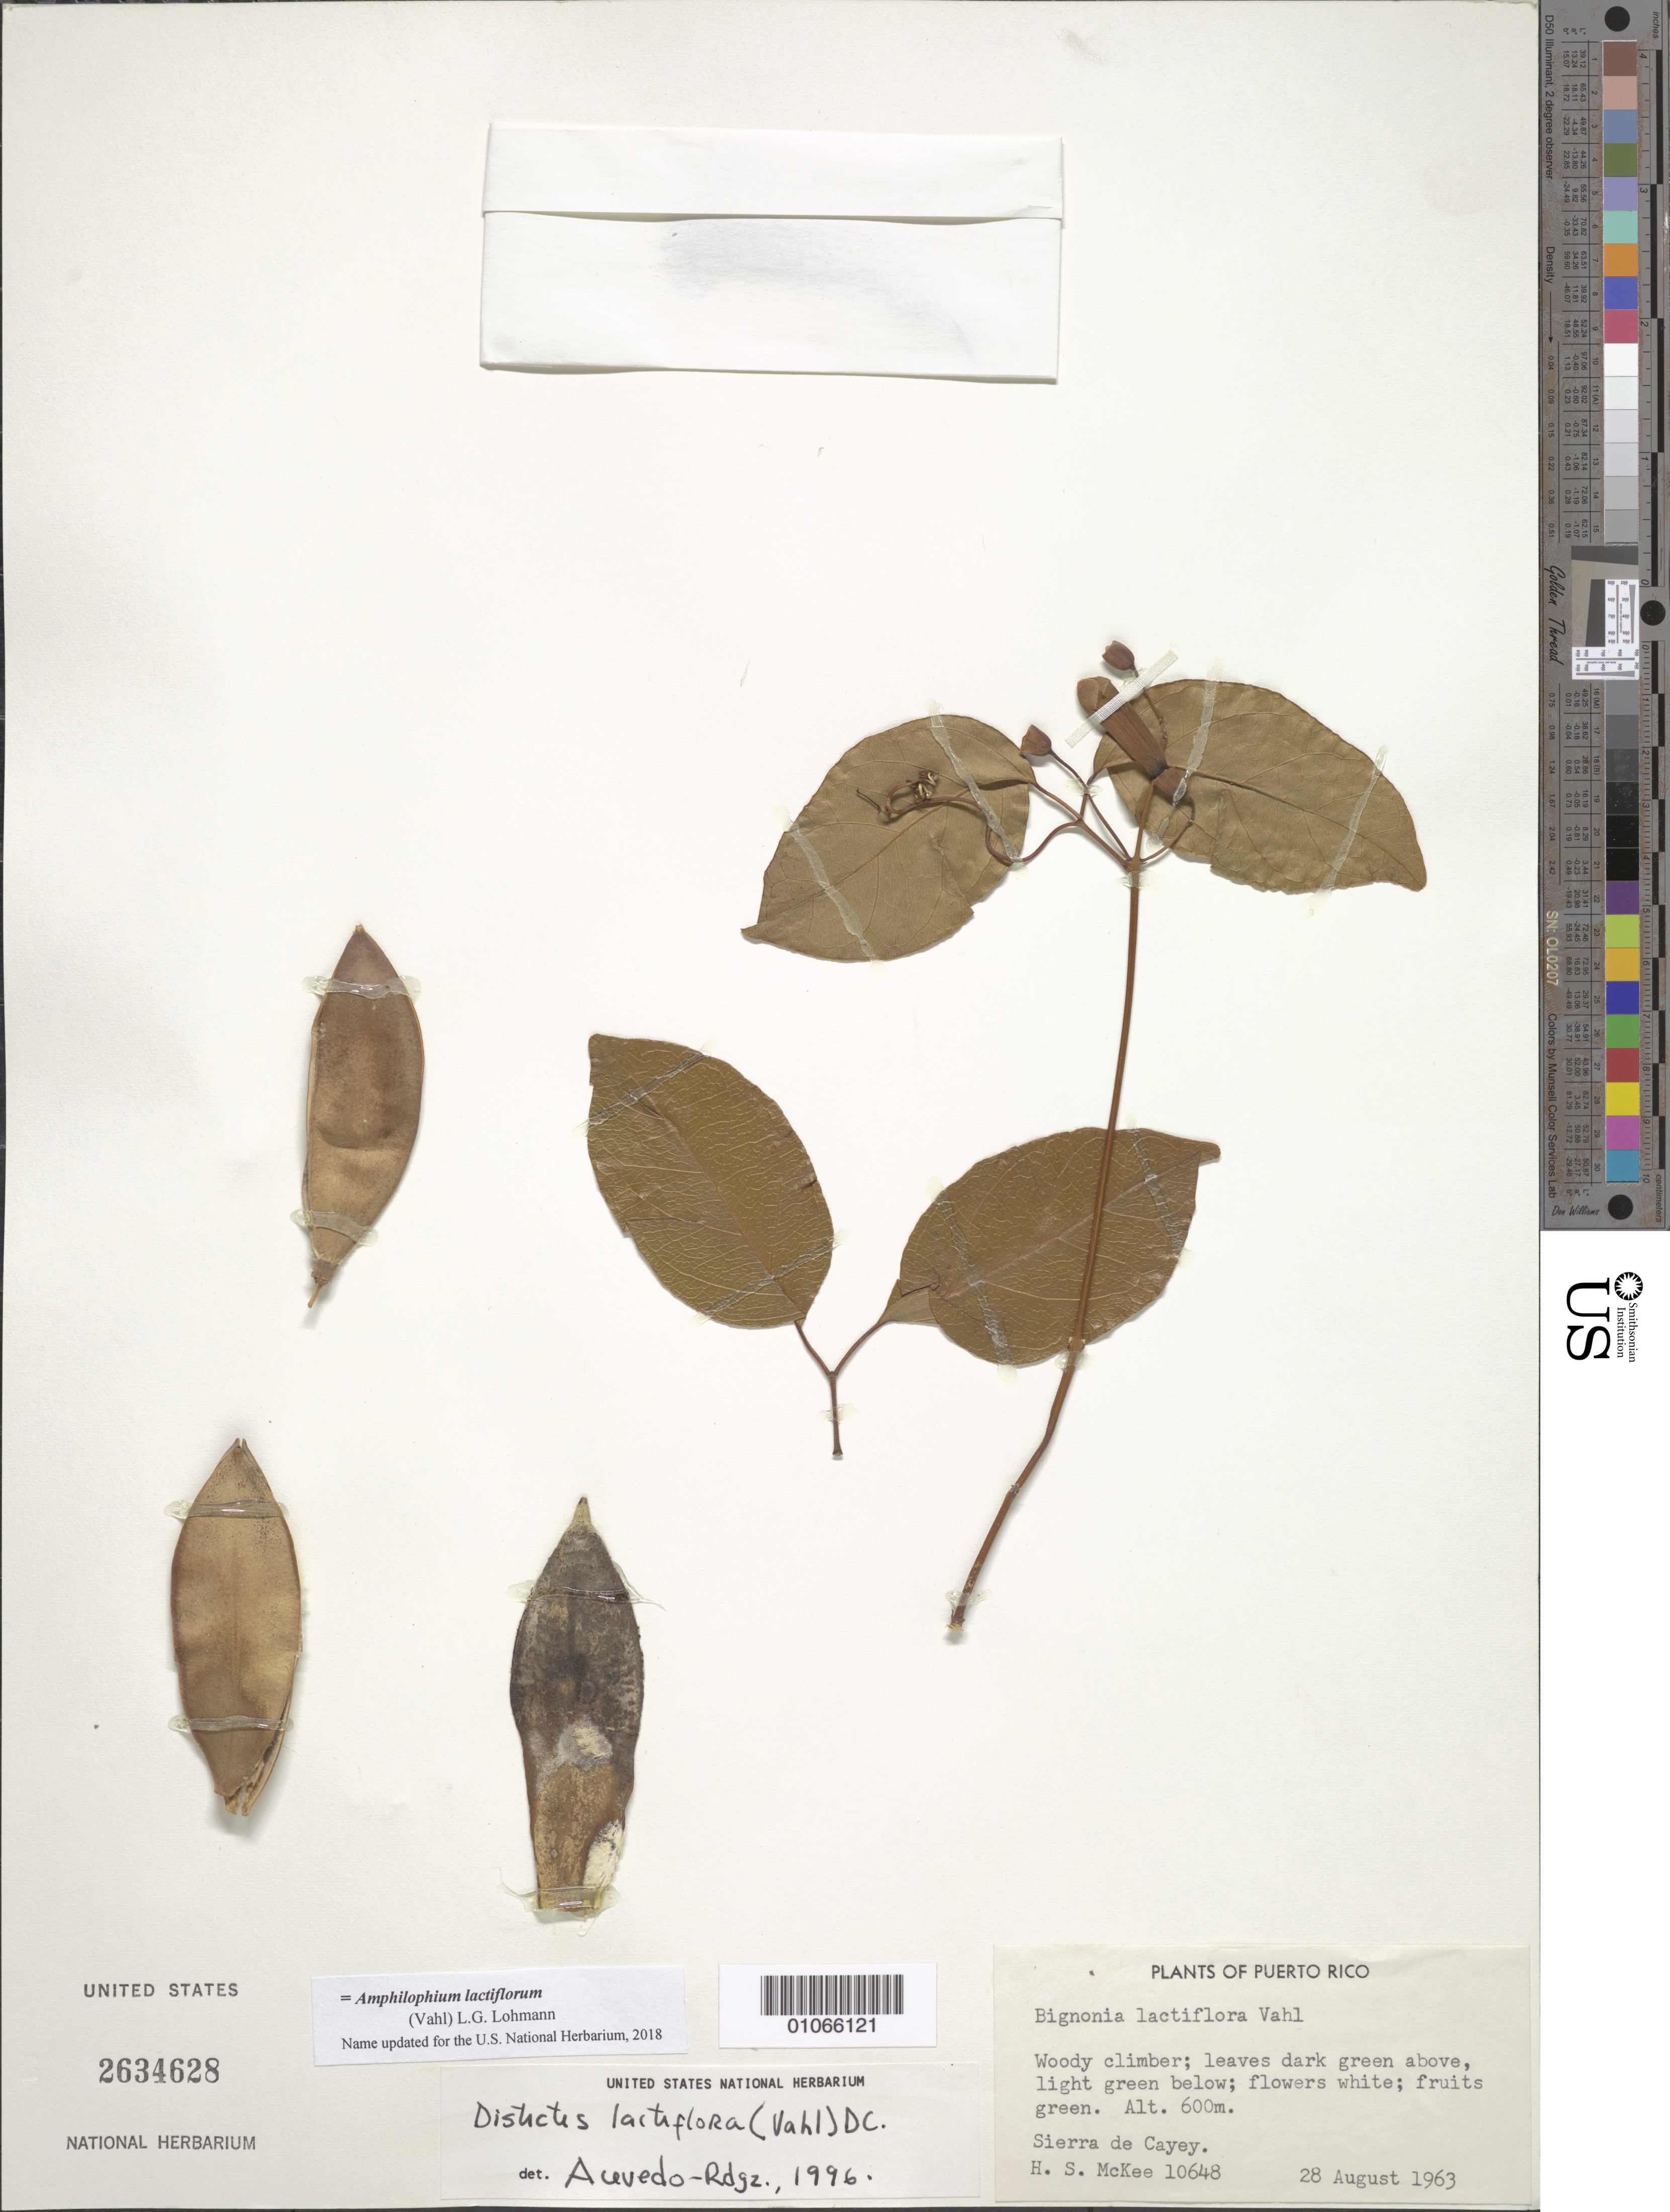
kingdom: Plantae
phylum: Tracheophyta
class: Magnoliopsida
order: Lamiales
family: Bignoniaceae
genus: Amphilophium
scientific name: Amphilophium lactiflorum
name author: (Vahl) L.G. Lohmann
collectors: H. S. McKee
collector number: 10648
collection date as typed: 28 Aug 1963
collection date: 1963-08-28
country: Puerto Rico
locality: Sierra de Cayey.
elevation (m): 600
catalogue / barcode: US 2634628